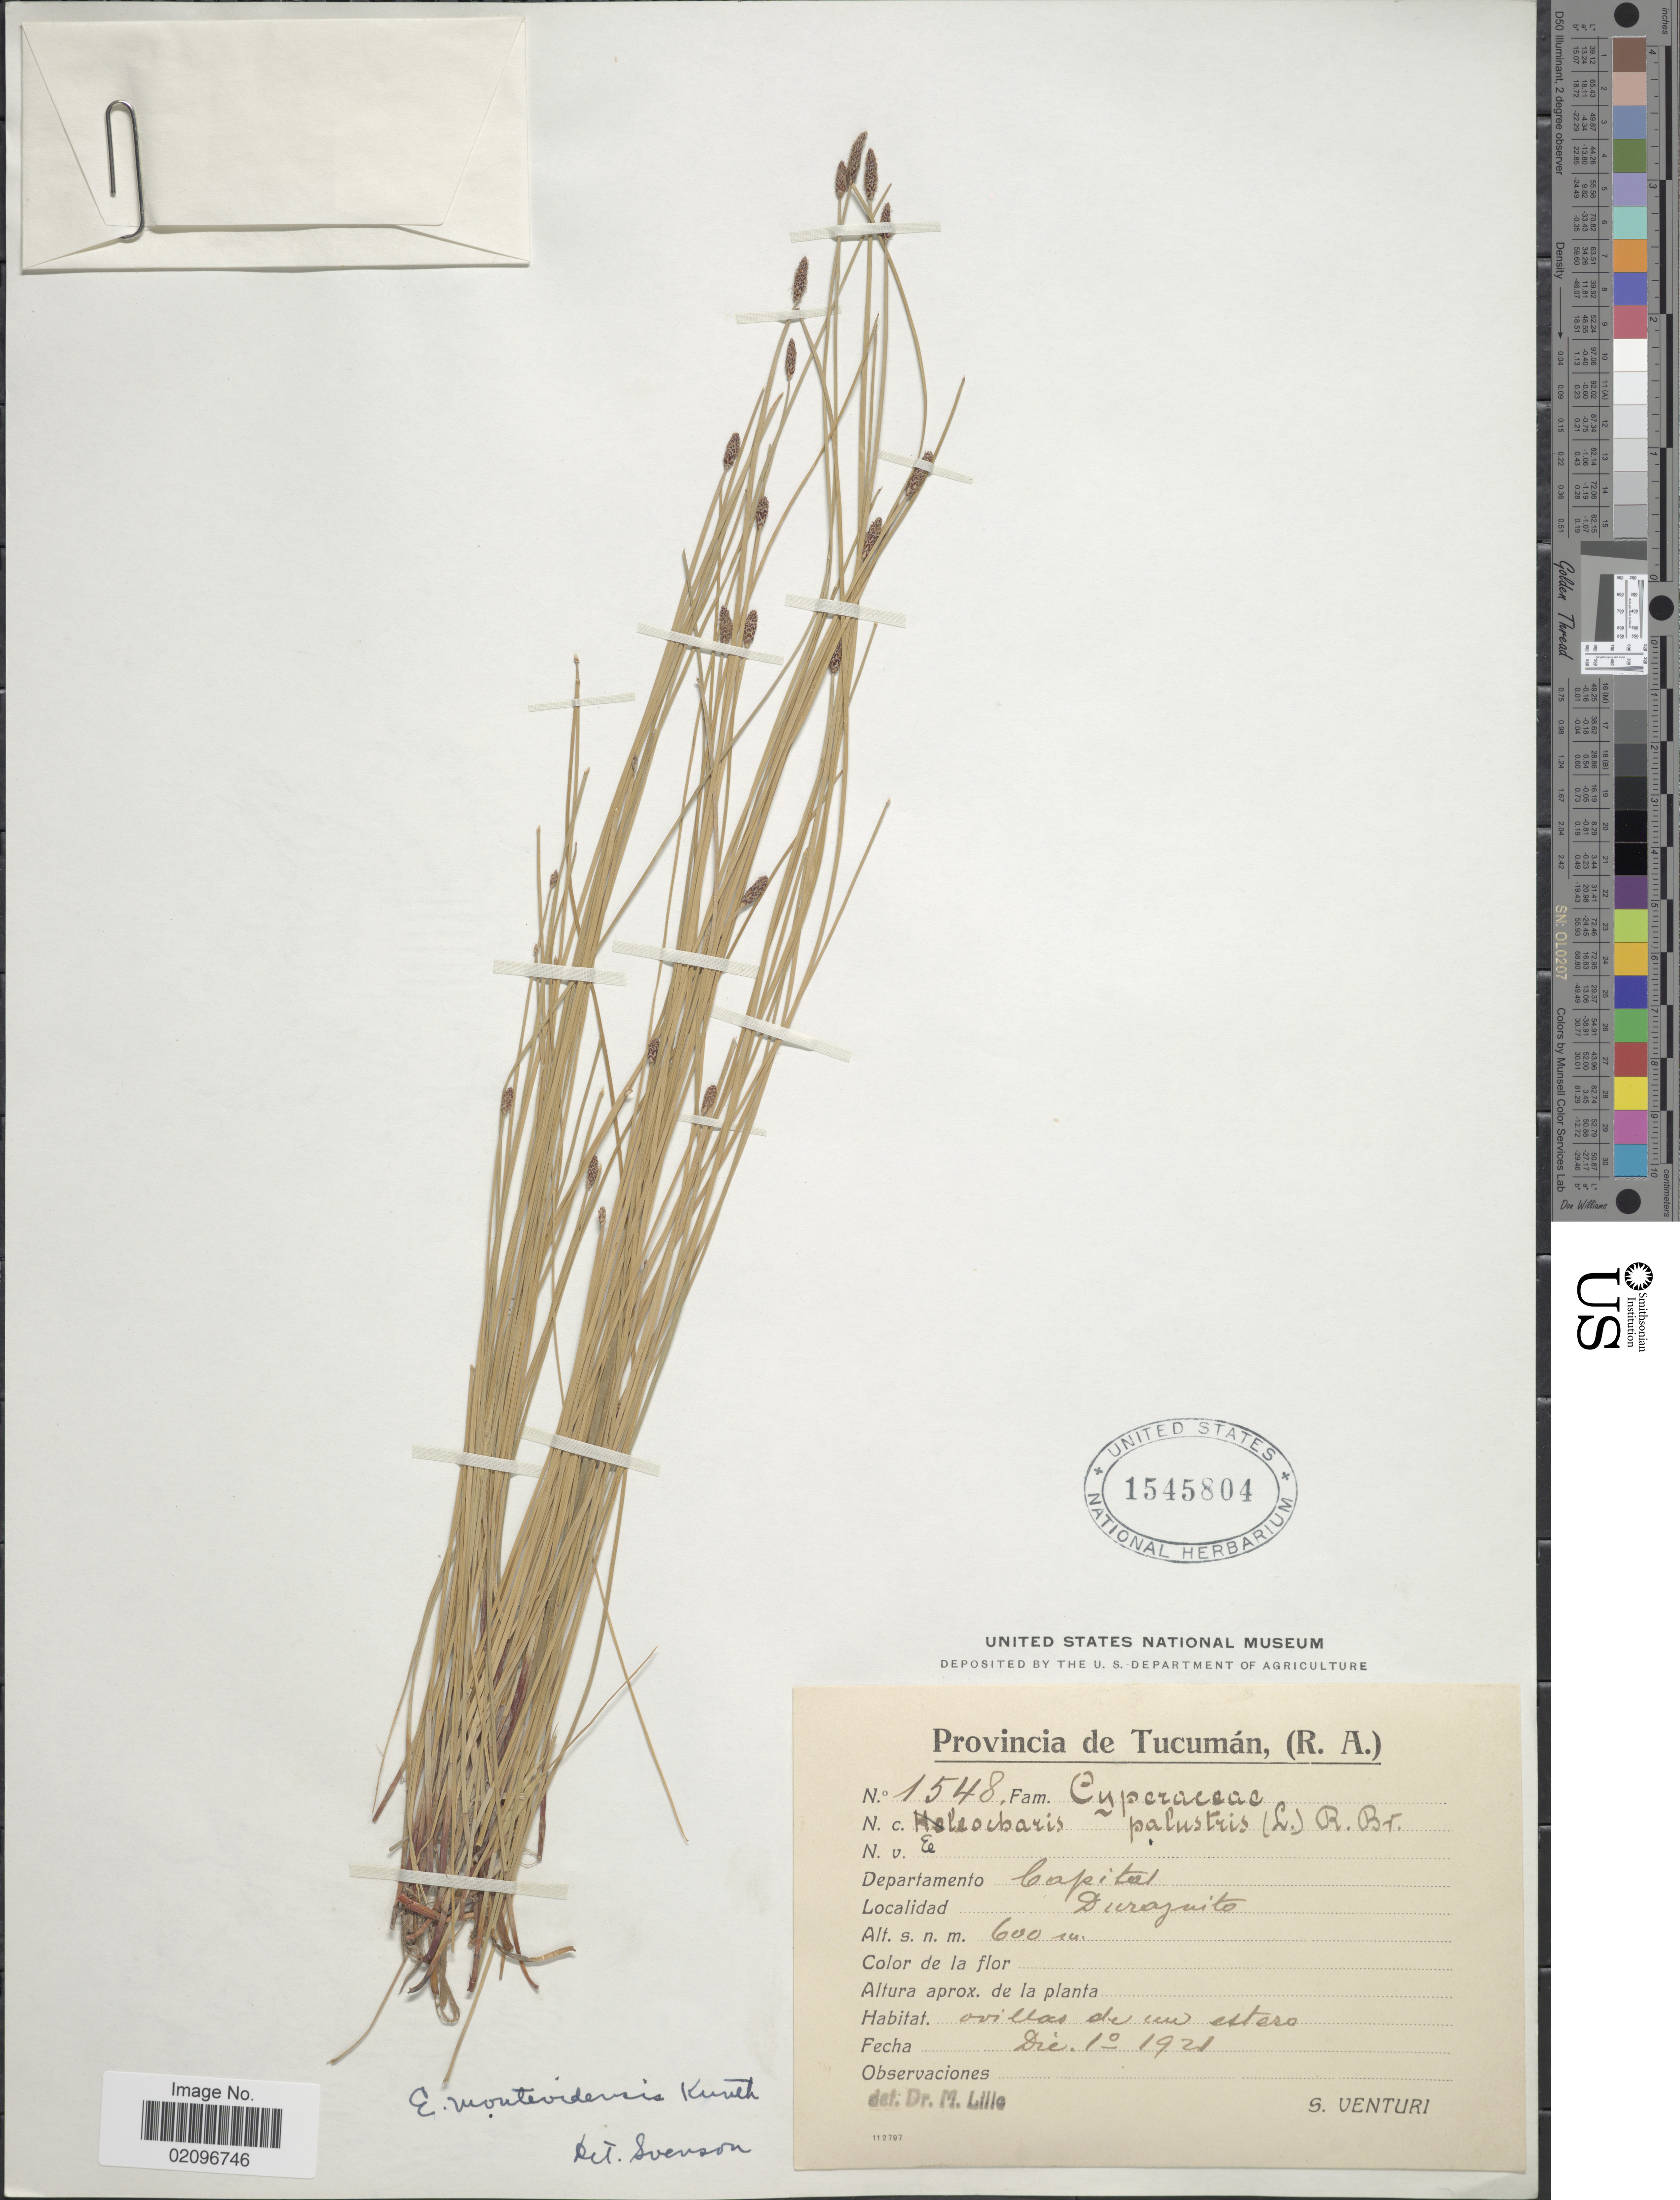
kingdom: Plantae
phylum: Tracheophyta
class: Liliopsida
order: Poales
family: Cyperaceae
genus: Eleocharis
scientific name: Eleocharis montevidensis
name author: Kunth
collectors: S. Venturi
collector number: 1548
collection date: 1921-12-12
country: Argentina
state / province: Tucuman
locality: (R.A.) Departamento Capital, Duraznito.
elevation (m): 600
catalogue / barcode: US 1545804